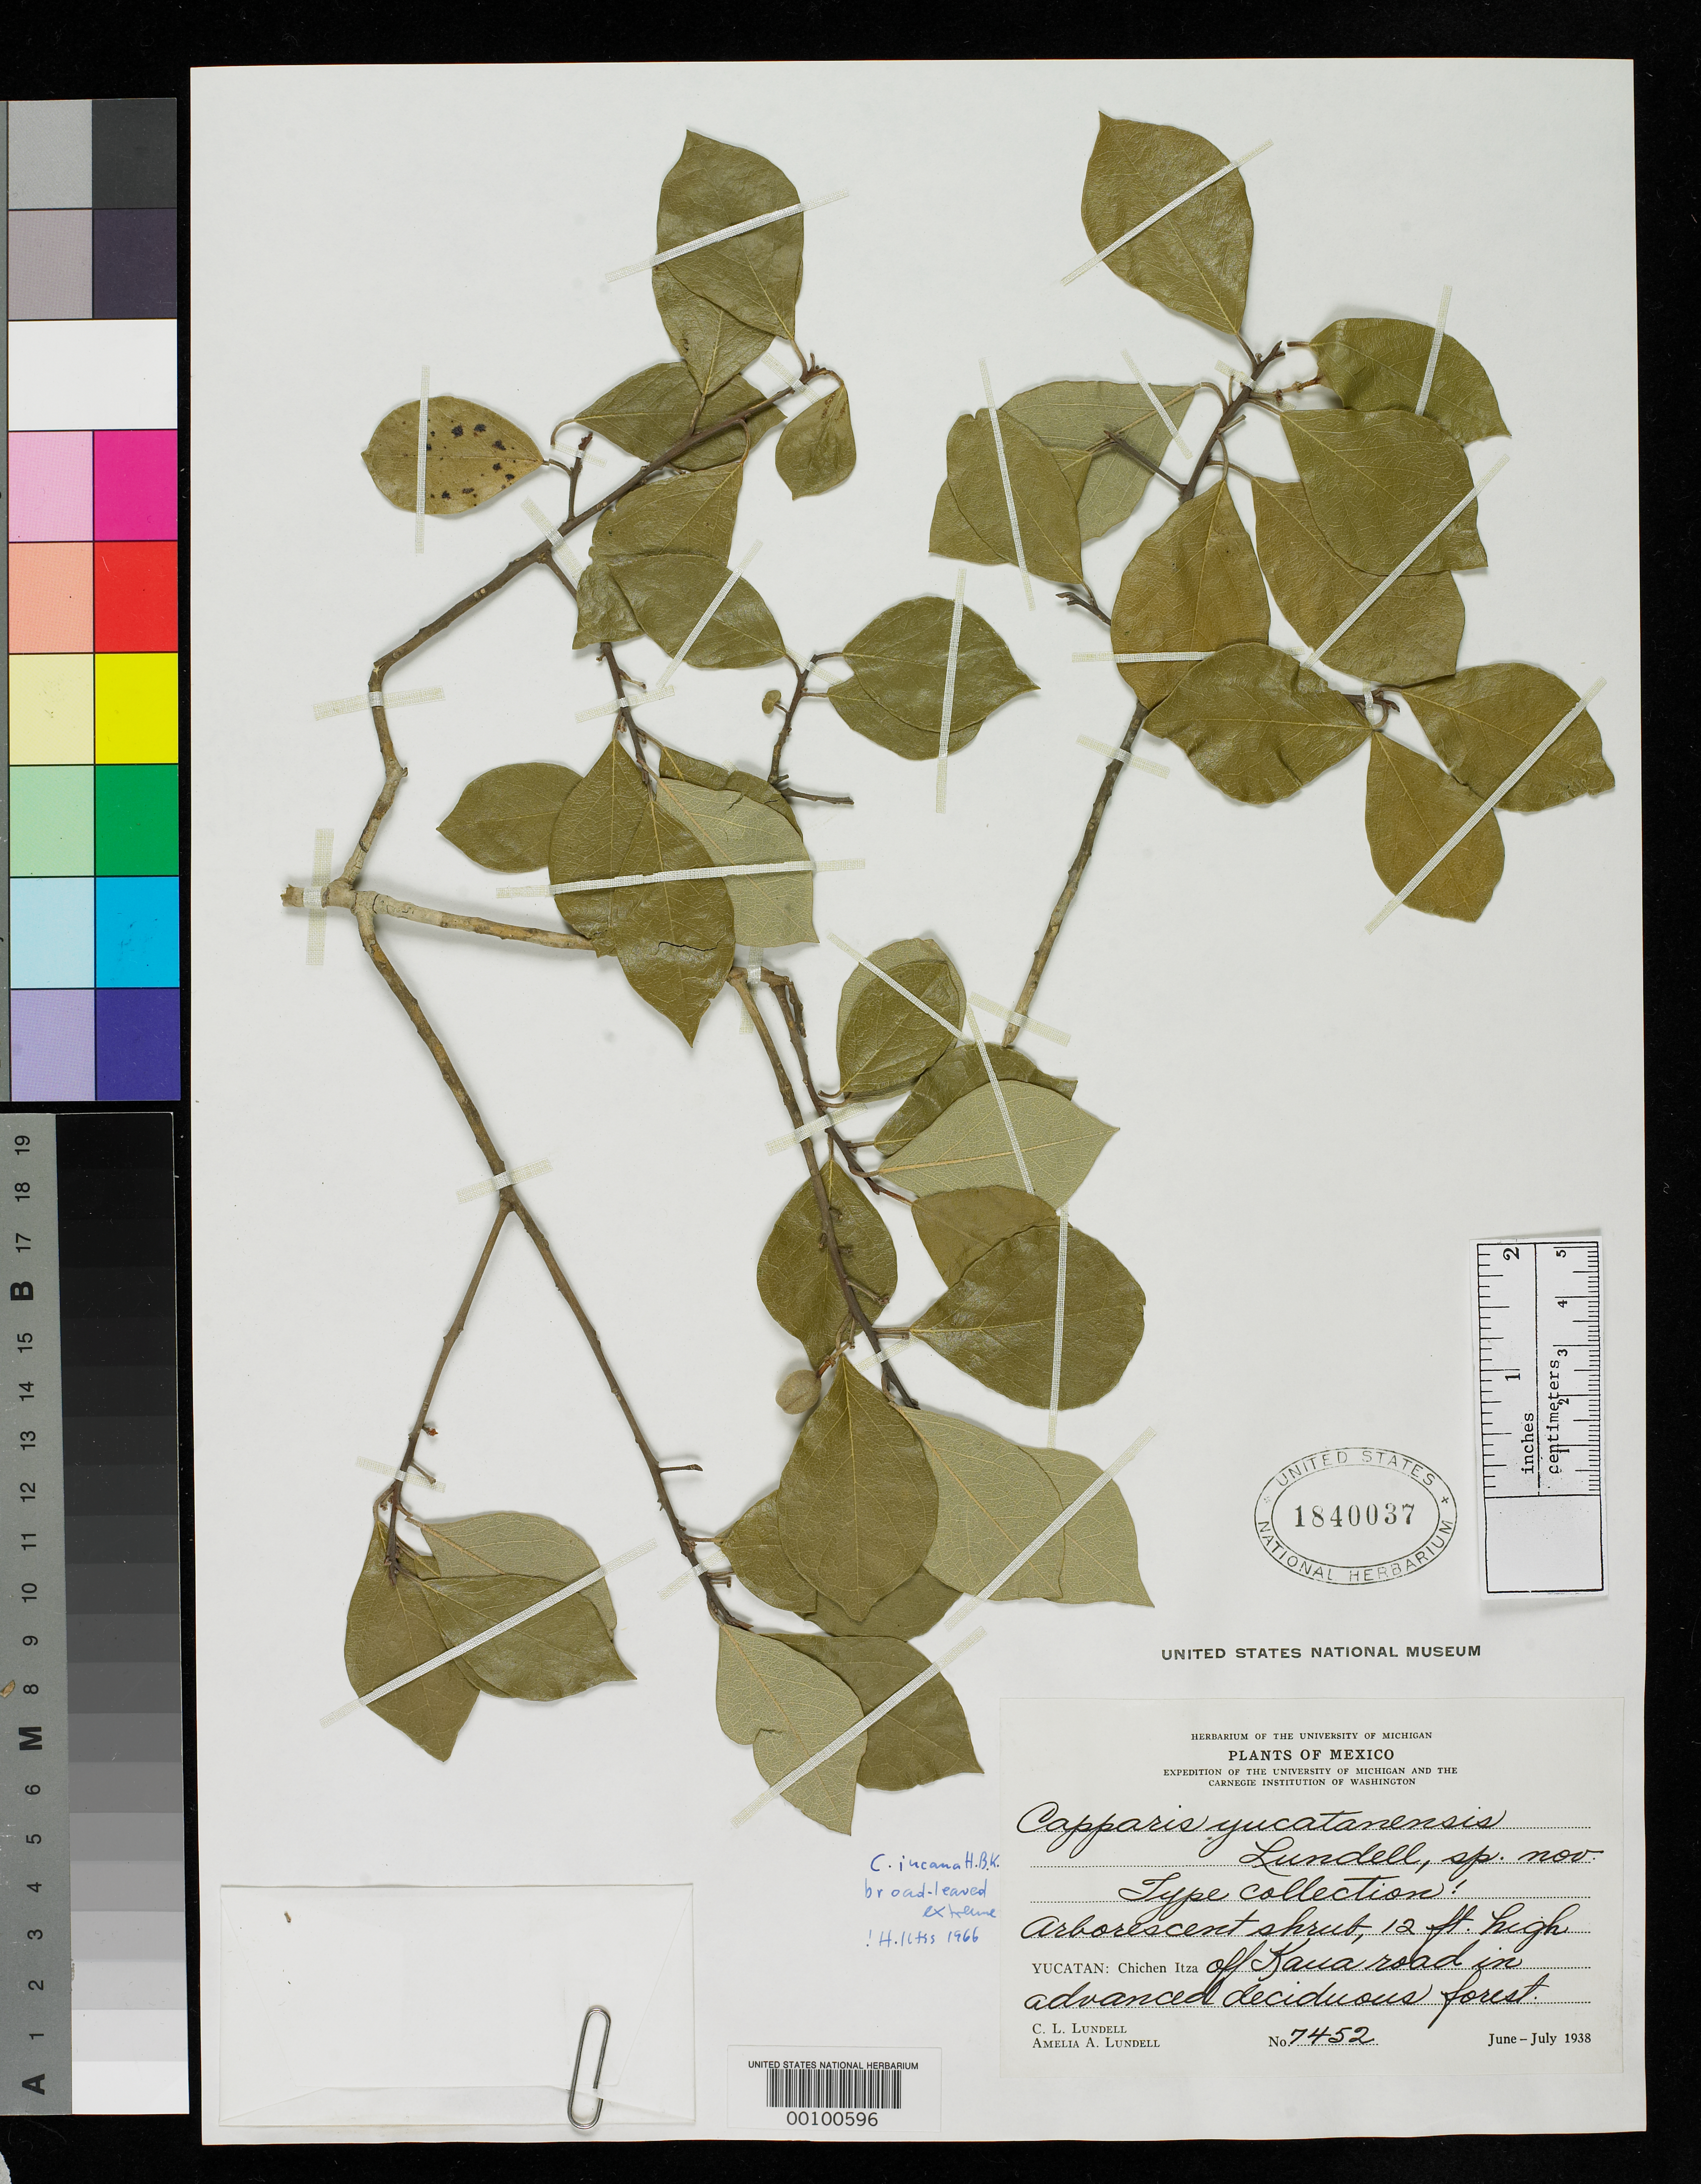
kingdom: Plantae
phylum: Tracheophyta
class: Magnoliopsida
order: Brassicales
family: Capparaceae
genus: Capparis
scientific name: Capparis yucatanensis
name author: Lundell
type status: Isotype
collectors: C. L. Lundell & A. A. Lundell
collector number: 7452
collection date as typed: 08 Jun 1938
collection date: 1938-06-08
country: Mexico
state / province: Yucatan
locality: Chichen Itza, off Kaua road.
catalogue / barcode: US 1840037